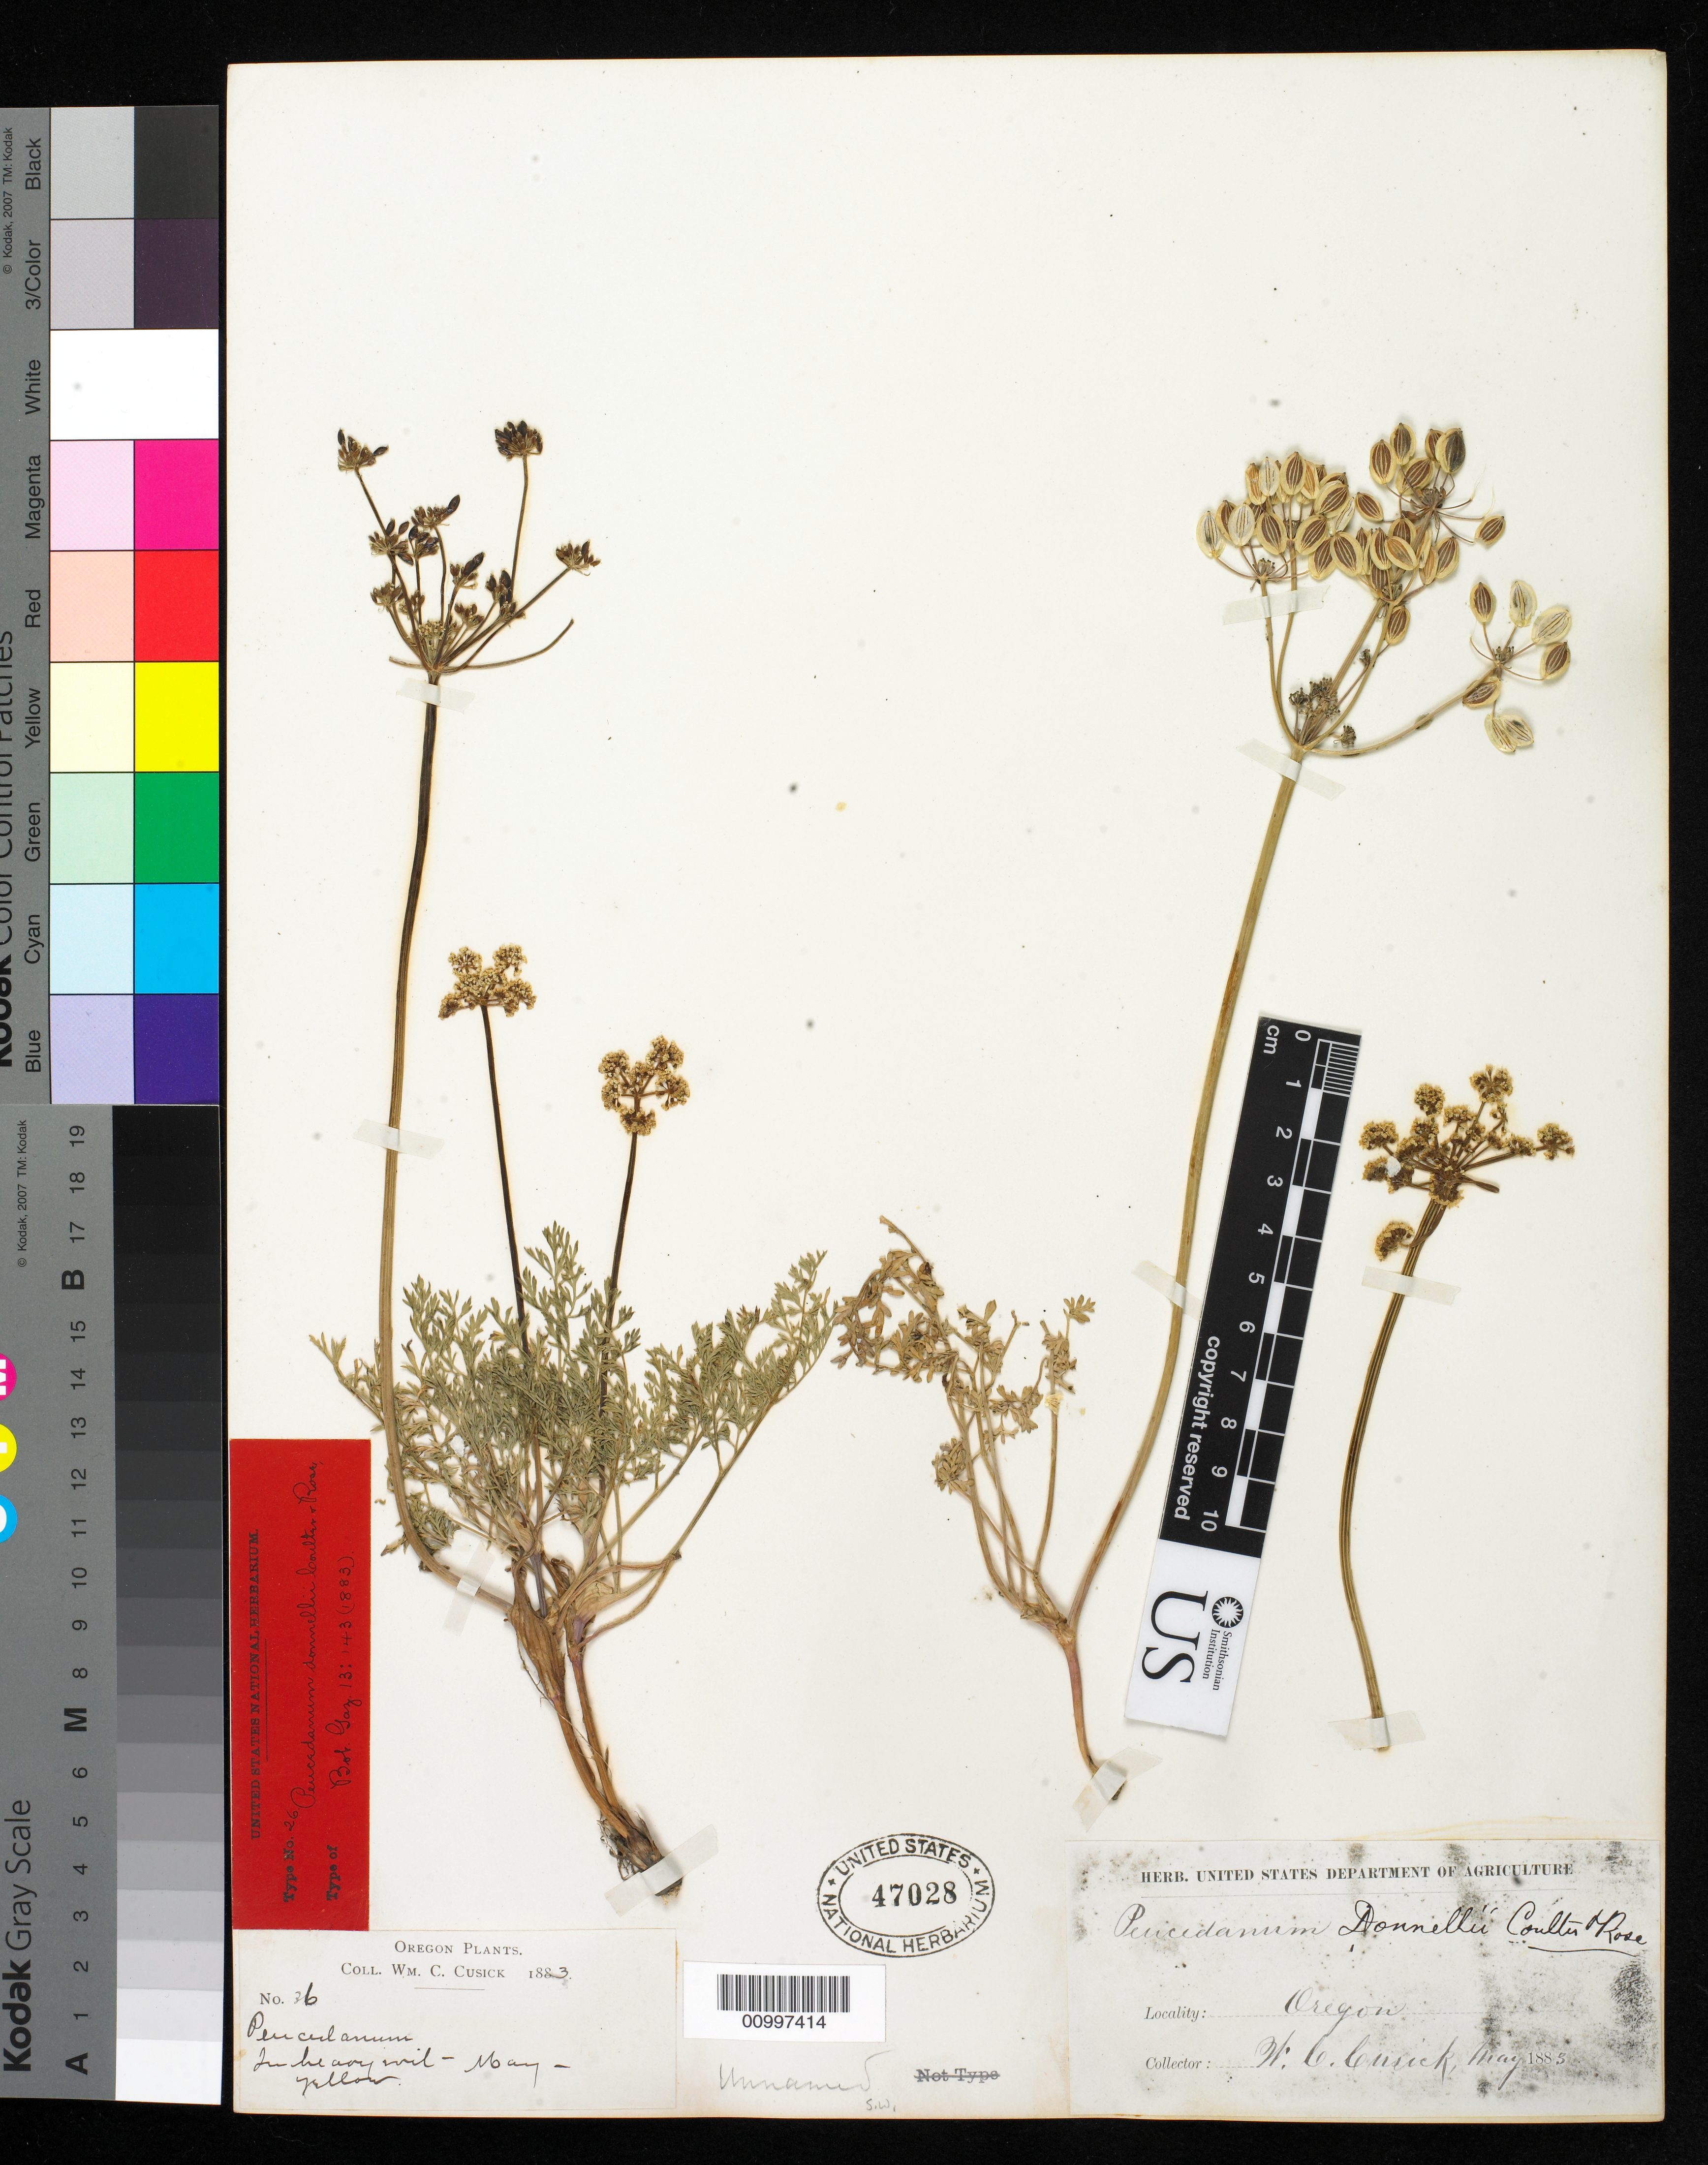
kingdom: Plantae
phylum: Tracheophyta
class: Magnoliopsida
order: Apiales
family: Apiaceae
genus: Peucedanum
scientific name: Peucedanum donnellii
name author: J.M. Coult. & Rose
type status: Syntype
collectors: W. C. Cusick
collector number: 36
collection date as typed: May 1883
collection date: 1883-05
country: United States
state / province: Oregon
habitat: In heavy soil.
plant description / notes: Lectotype collection is Howell 829 as designated by Coulter & Rose (1900).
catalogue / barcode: US 47028